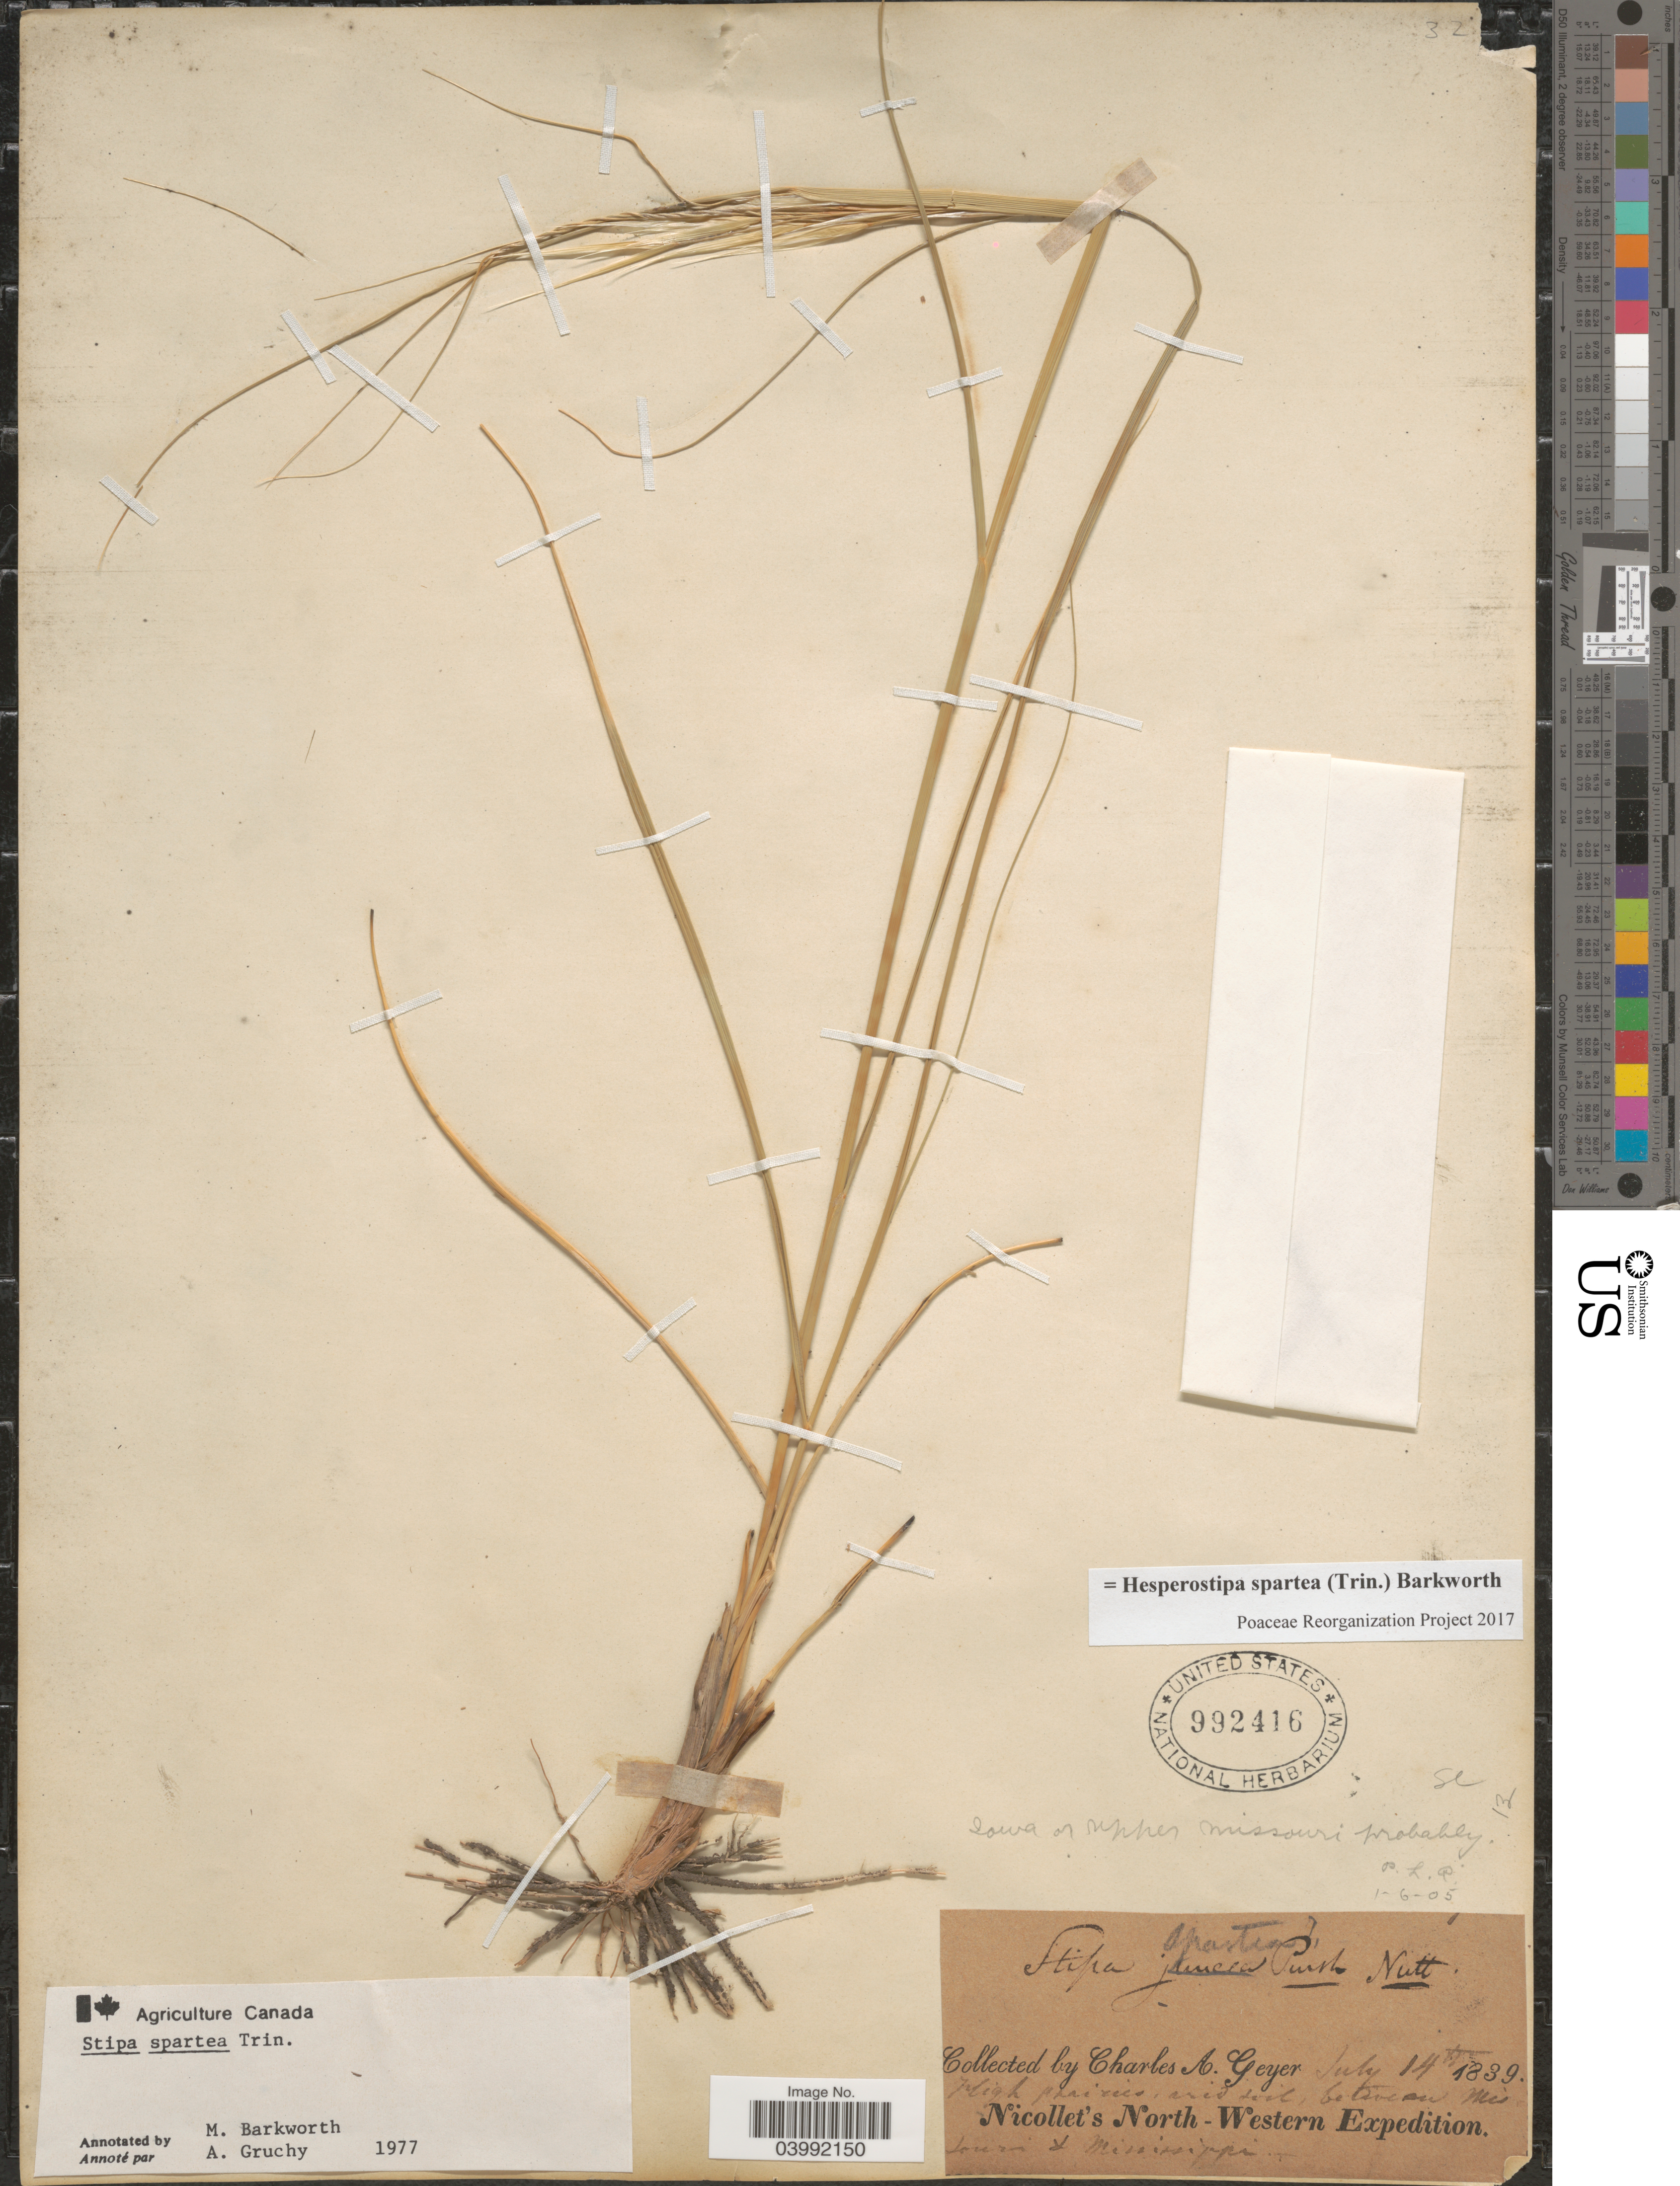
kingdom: Plantae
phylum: Tracheophyta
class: Liliopsida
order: Poales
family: Poaceae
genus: Hesperostipa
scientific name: Hesperostipa spartea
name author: (Trin.) Barkworth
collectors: C. Geyer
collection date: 1839-07-14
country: United States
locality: North-Western. Between Missouri & Mississippi.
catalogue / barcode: US 992416